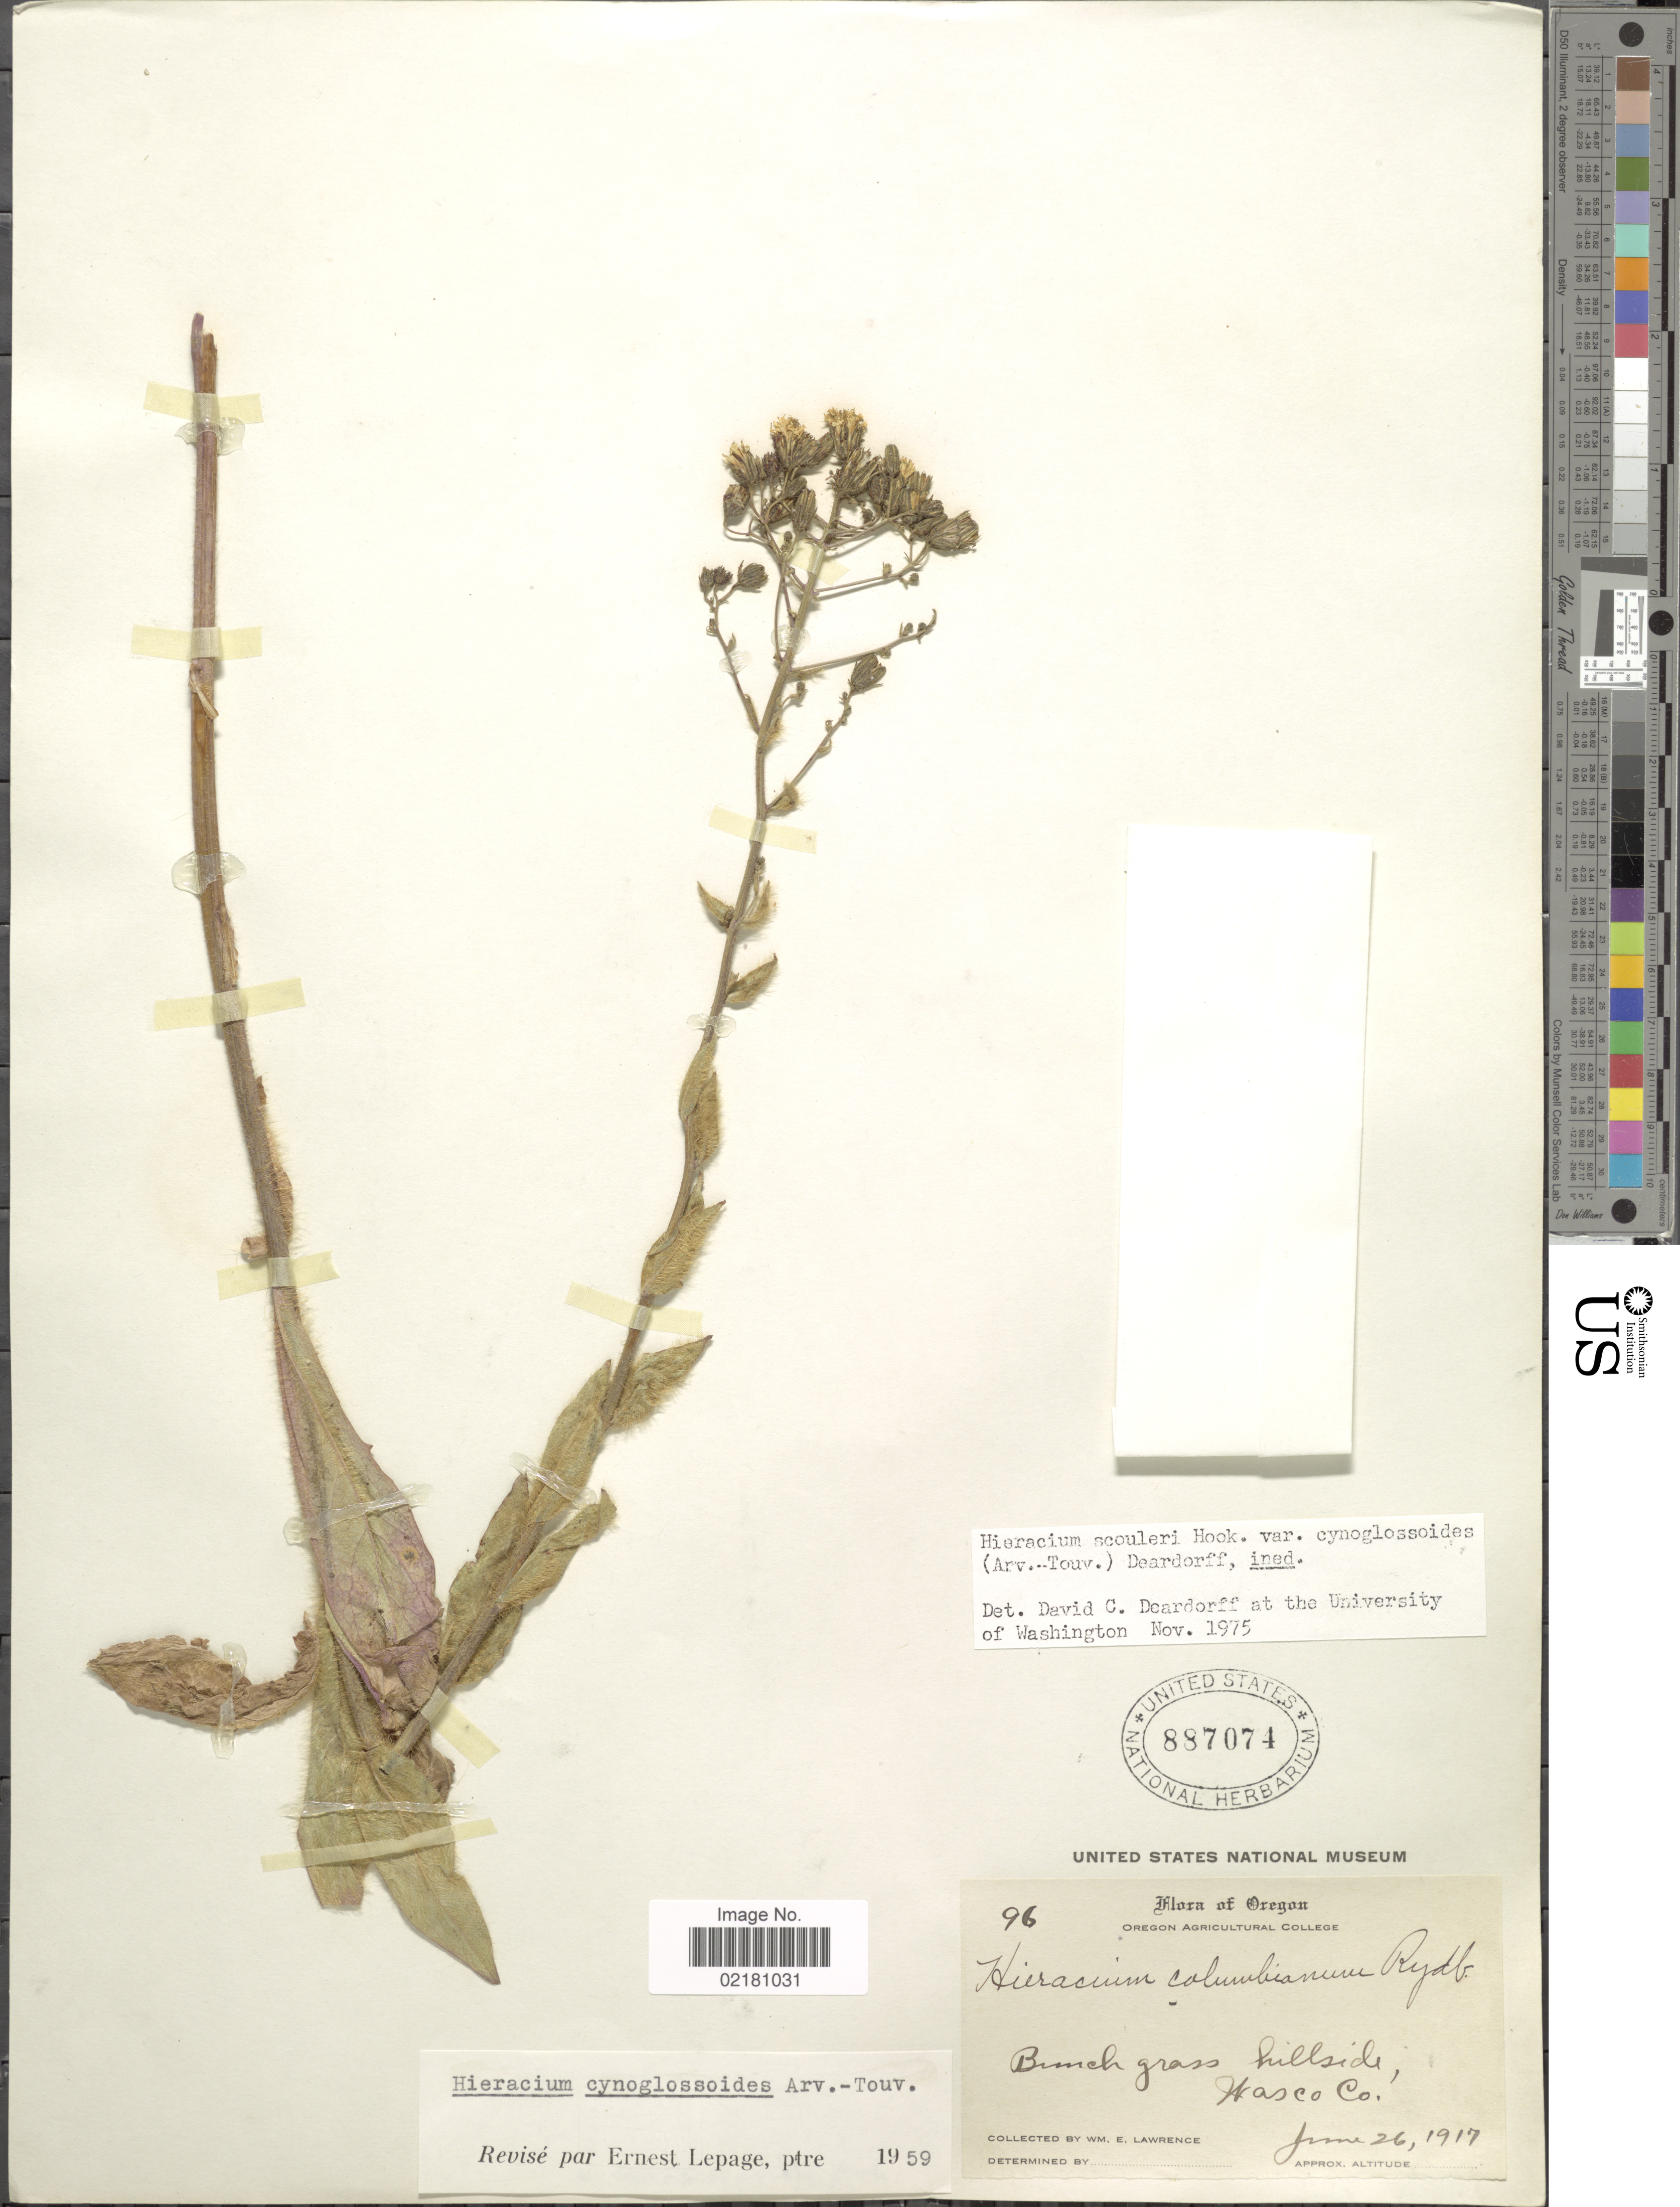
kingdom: Plantae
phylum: Tracheophyta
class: Magnoliopsida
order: Asterales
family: Asteraceae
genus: Hieracium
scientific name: Hieracium scouleri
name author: Hook.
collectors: W. Lawrence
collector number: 96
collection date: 1917-06-26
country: United States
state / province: Oregon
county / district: Wasco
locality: Bunch grass hillside, Wasco Co.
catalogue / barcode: US 887074